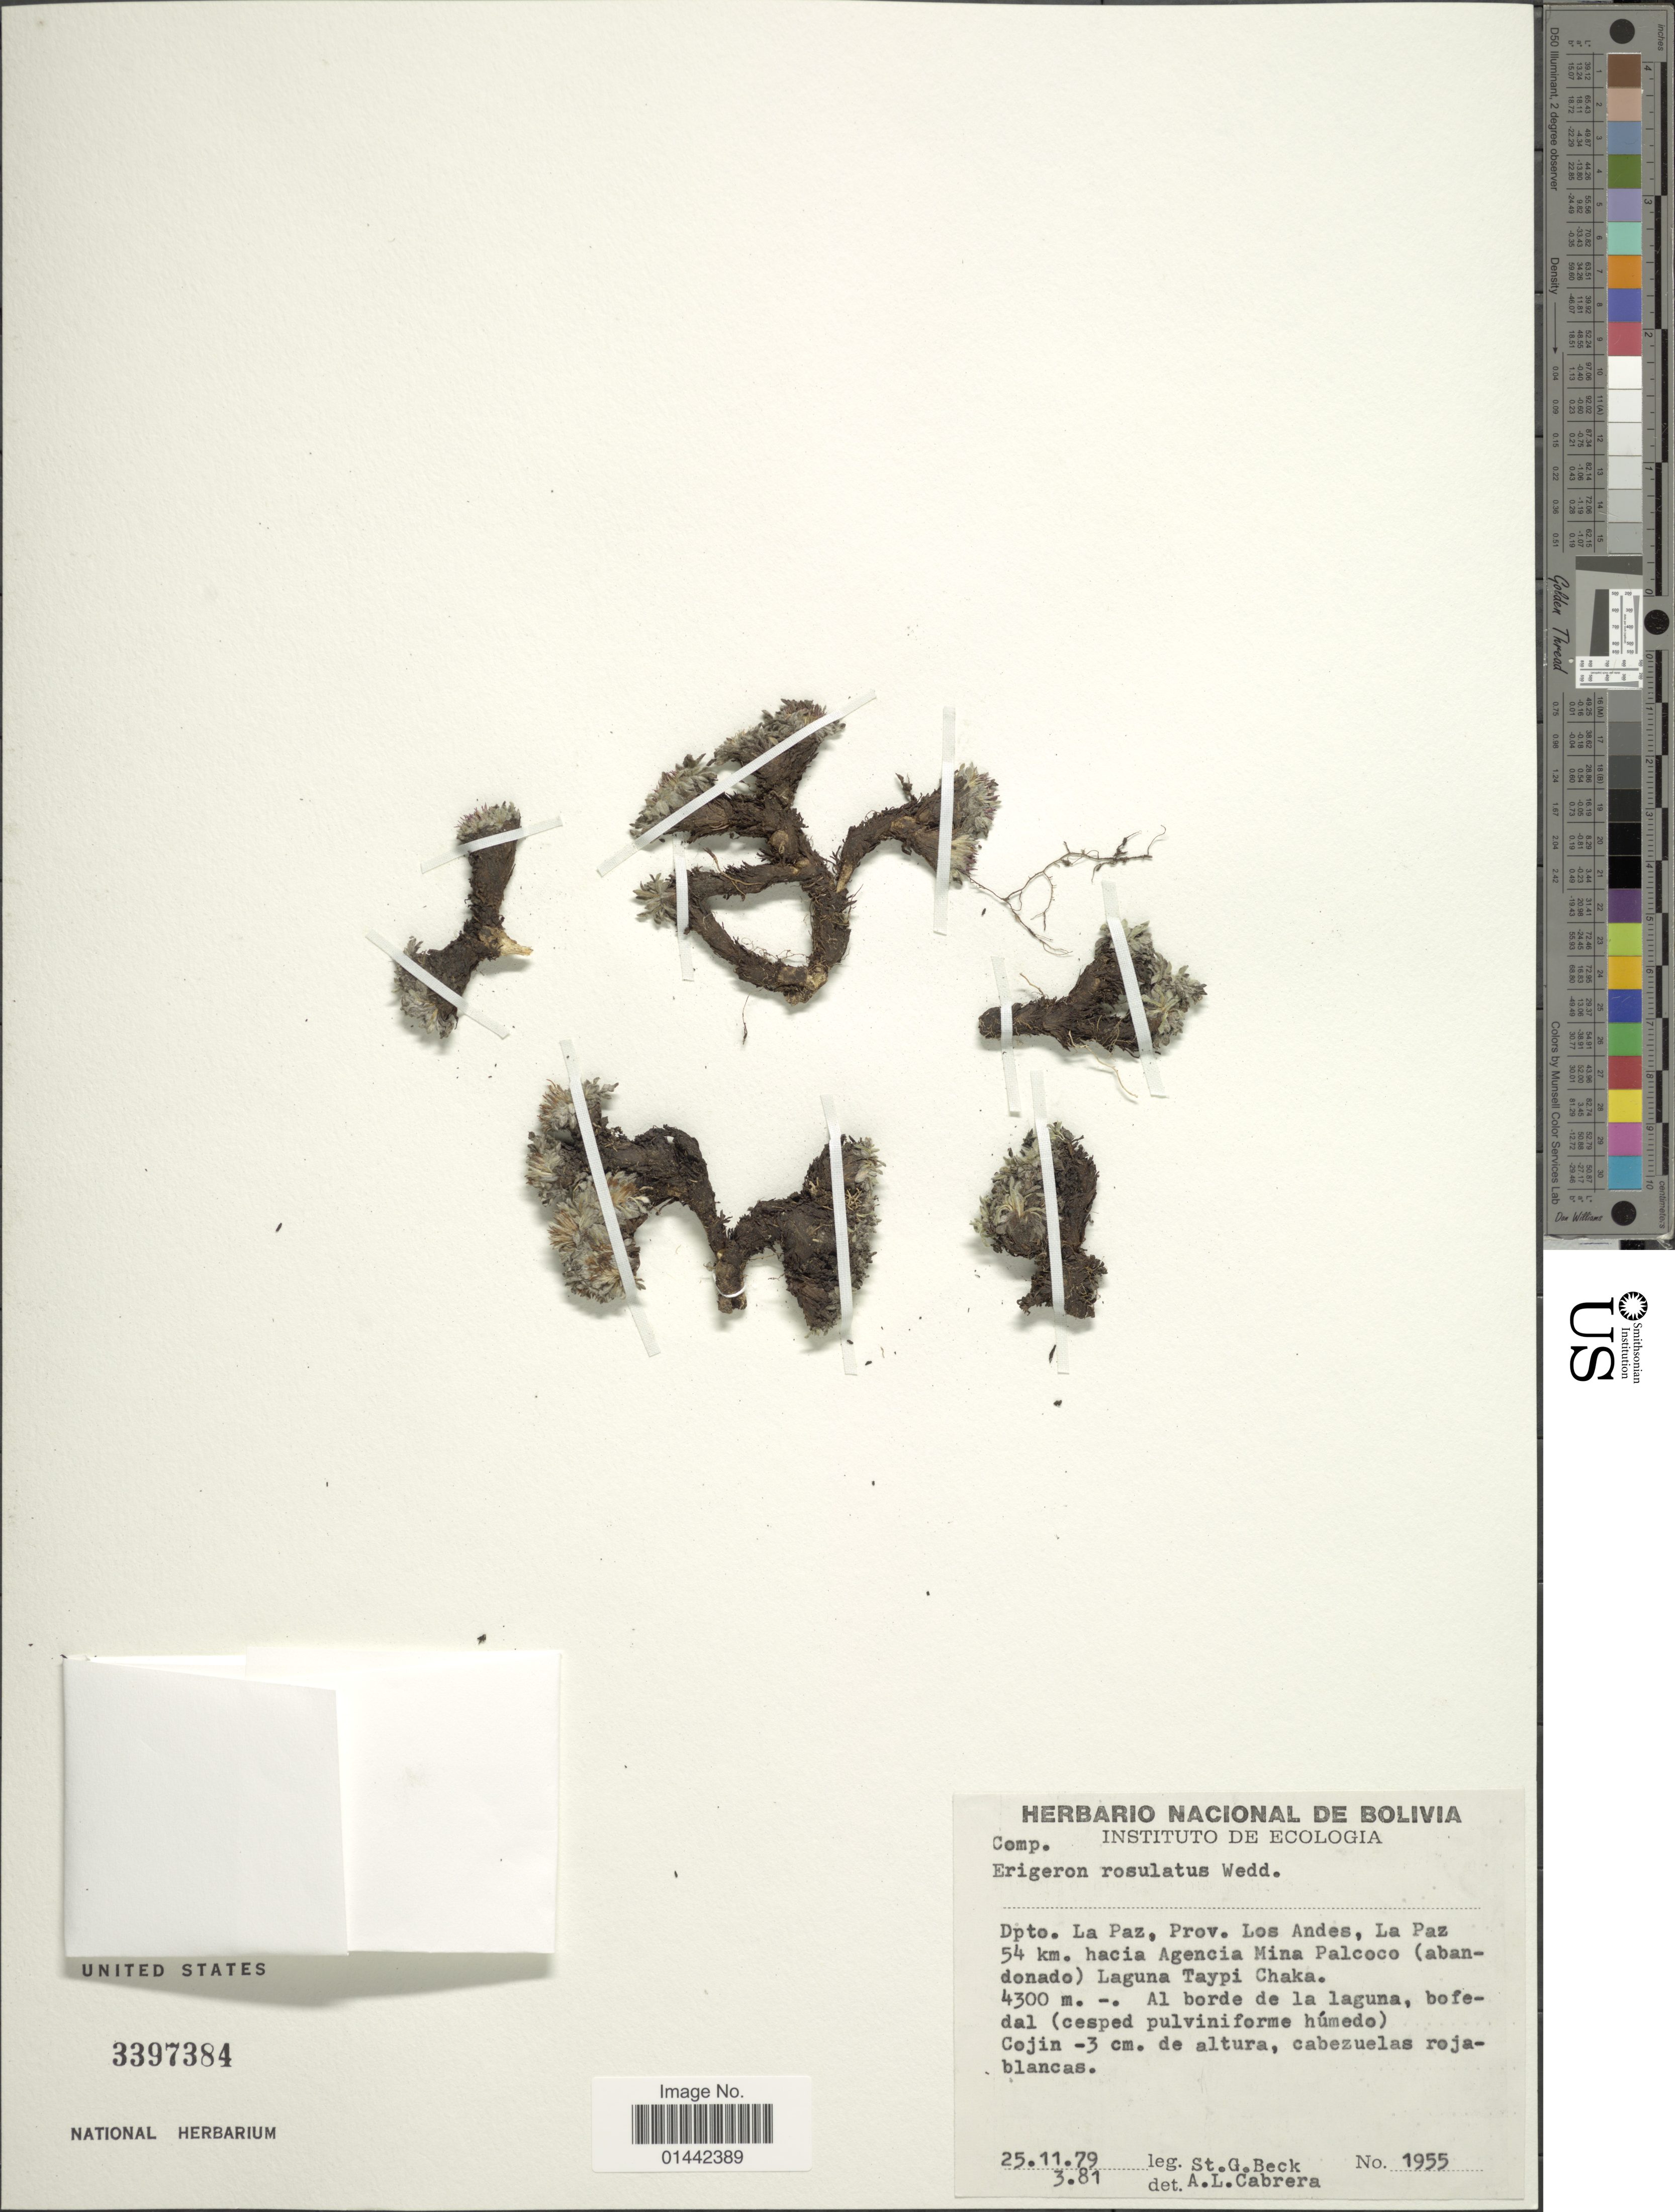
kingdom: Plantae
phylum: Tracheophyta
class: Magnoliopsida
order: Asterales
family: Asteraceae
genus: Erigeron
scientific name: Erigeron rosulatus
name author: Wedd.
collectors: S. G. Beck & A. L. Cabrera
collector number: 1955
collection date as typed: Transcribed d/m/y: 25/11/79 to /3/81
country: Bolivia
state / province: La Paz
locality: Prov. Los Andez, La Paz 54 km. hacia Agencia Mina Palcoco (abandonado) Laguna Taypi Chaka, al borde de lalaguna, bofedal.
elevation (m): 4300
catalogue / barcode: US 3397384